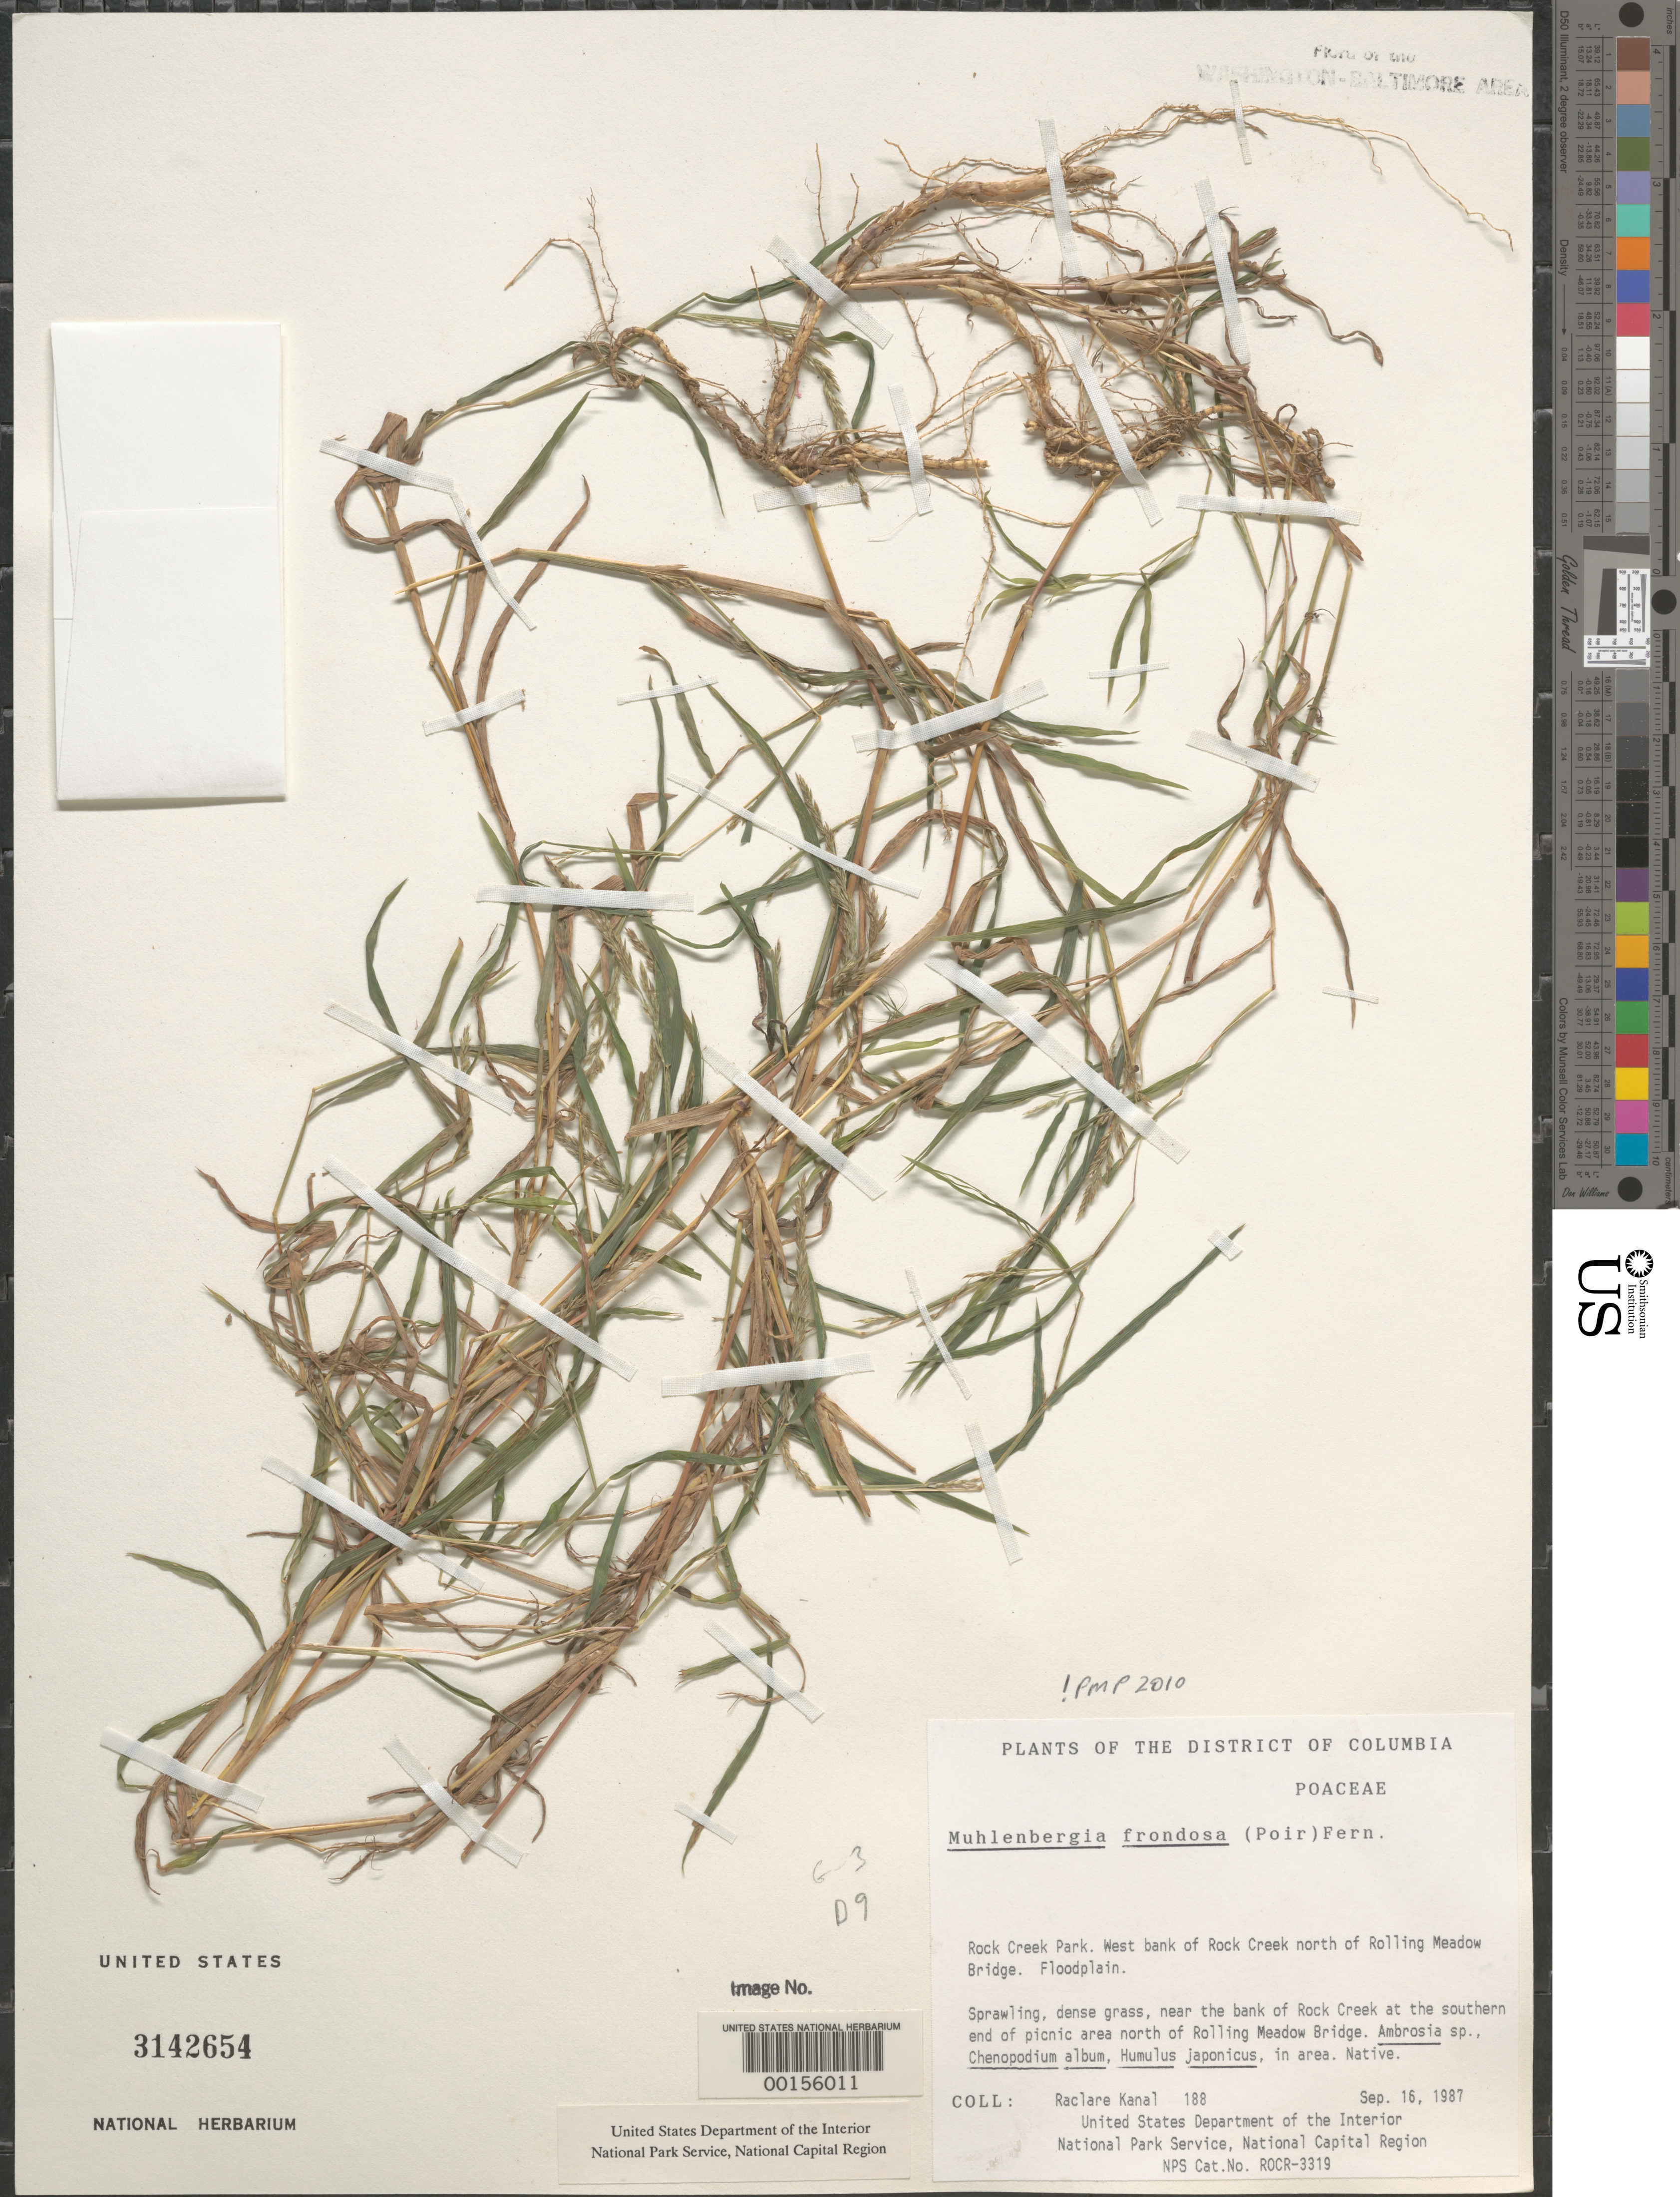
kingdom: Plantae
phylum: Tracheophyta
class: Liliopsida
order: Poales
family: Poaceae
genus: Muhlenbergia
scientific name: Muhlenbergia frondosa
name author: (Poir.) Fernald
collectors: R. Kanal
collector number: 188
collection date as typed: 16 Sep 1987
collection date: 1987-09-16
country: United States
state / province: District of Columbia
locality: Rock Creek Park, N of Rolling Meadow Bridge Rock Creek Park and Vicinity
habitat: Floodplain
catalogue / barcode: US 3142654